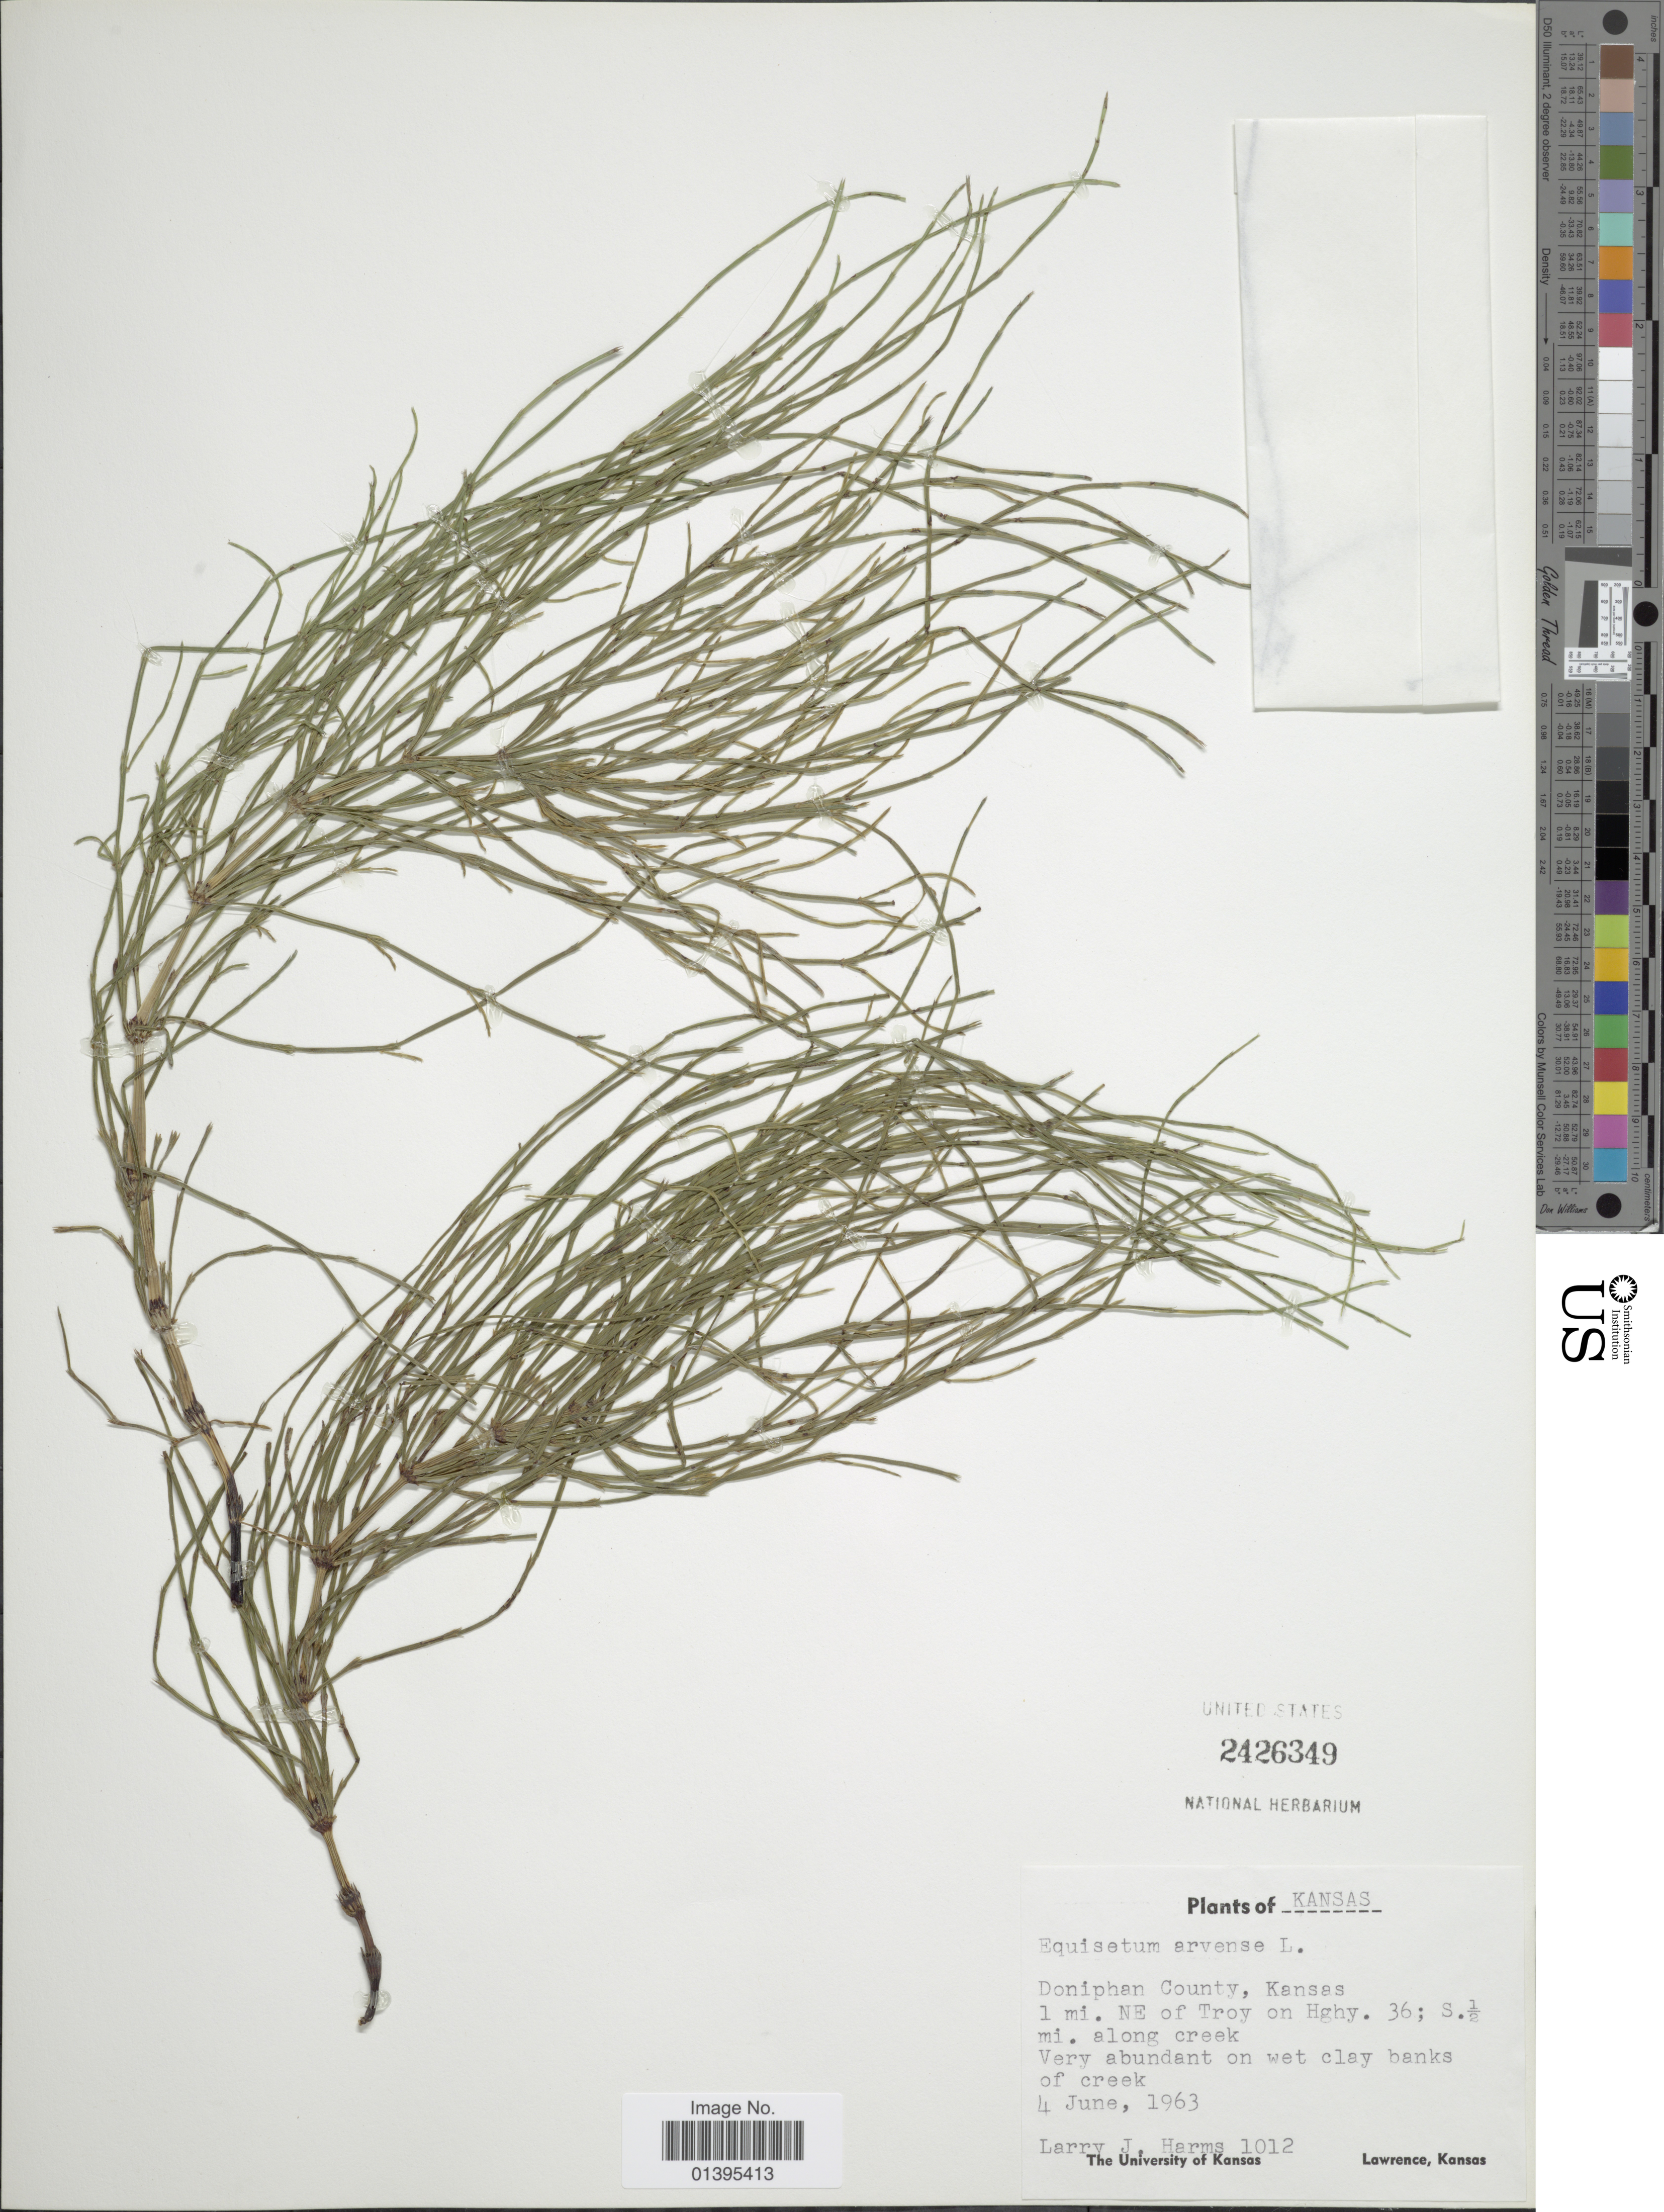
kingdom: Plantae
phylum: Tracheophyta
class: Polypodiopsida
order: Equisetales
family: Equisetaceae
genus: Equisetum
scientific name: Equisetum arvense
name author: L.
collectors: L. Harms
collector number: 1012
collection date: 1963-06-04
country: United States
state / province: Kansas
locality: Doniphan County, 1 mi. NE of Troy on Hghy. 36; S.½ mi. along creek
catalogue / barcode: US 2426349